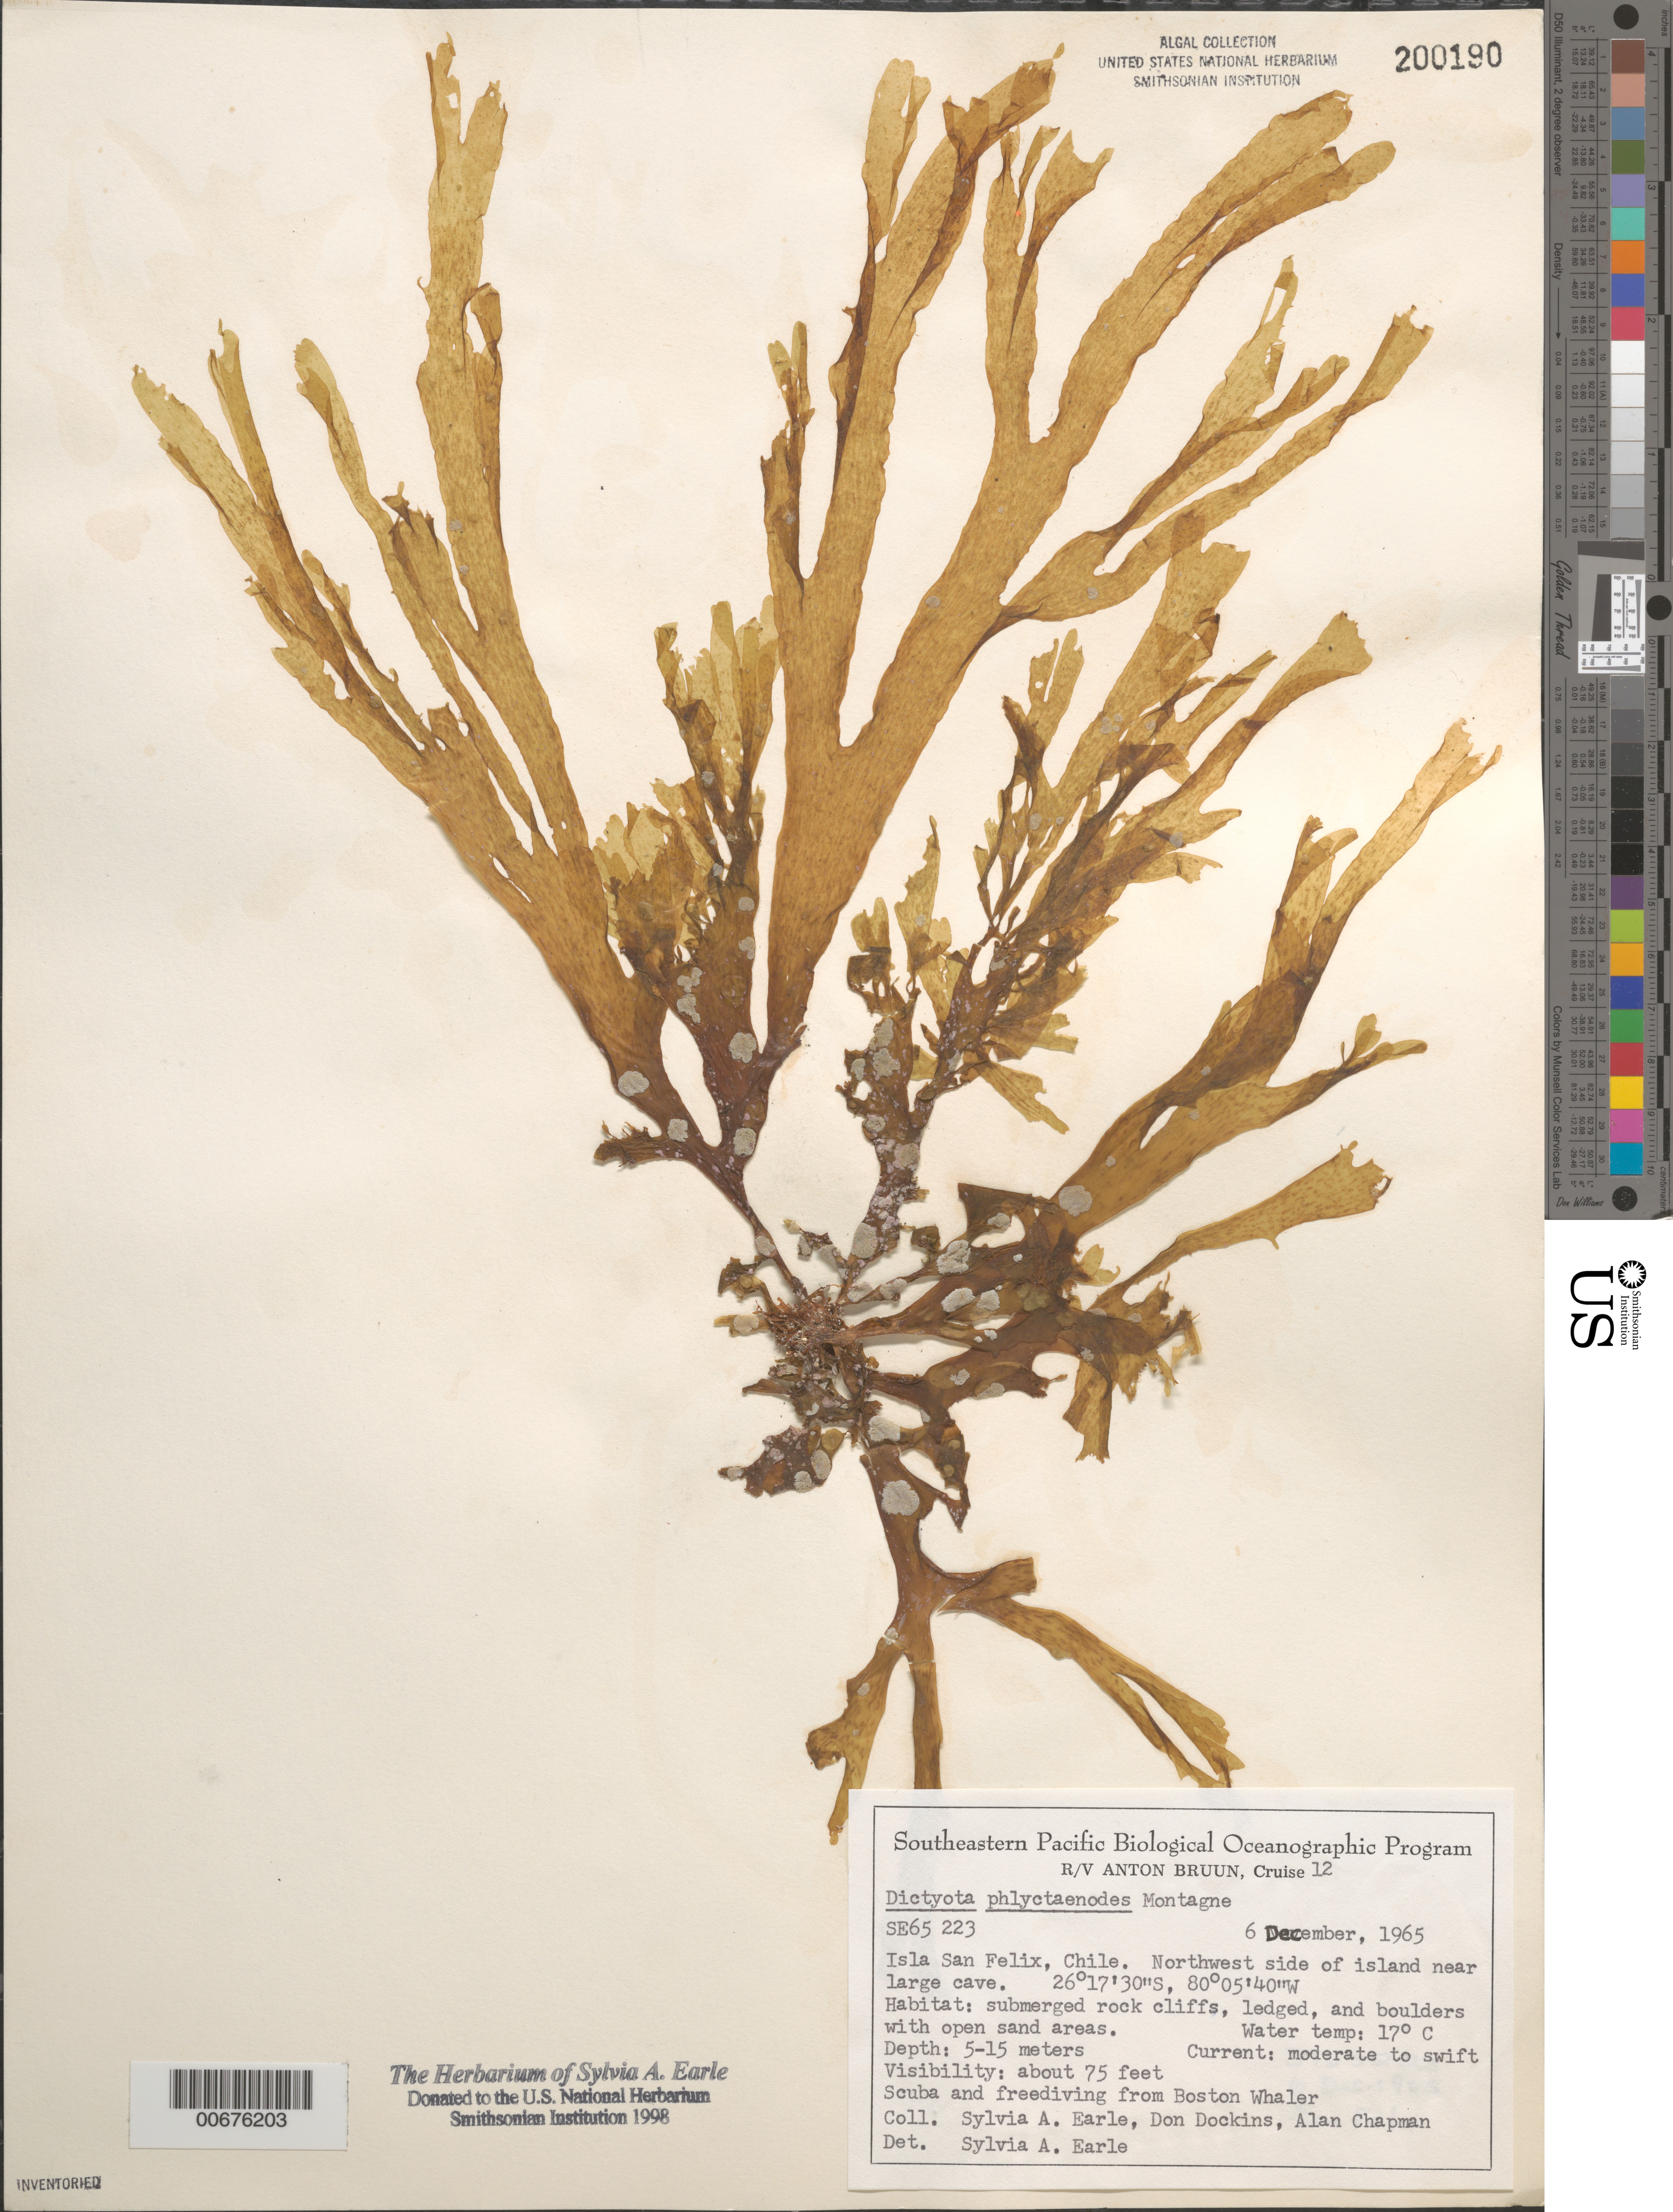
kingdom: Chromista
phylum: Ochrophyta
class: Phaeophyceae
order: Dictyotales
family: Dictyotaceae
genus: Dictyota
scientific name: Dictyota phlyctaenodes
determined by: Earle, S. A.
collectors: S. A. Earle, D. Dockins & A. Chapman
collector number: SE 65223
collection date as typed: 06 Dec 1965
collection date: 1965-12-06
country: Chile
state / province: Atacama (III)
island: Isla San Felix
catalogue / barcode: US 200190